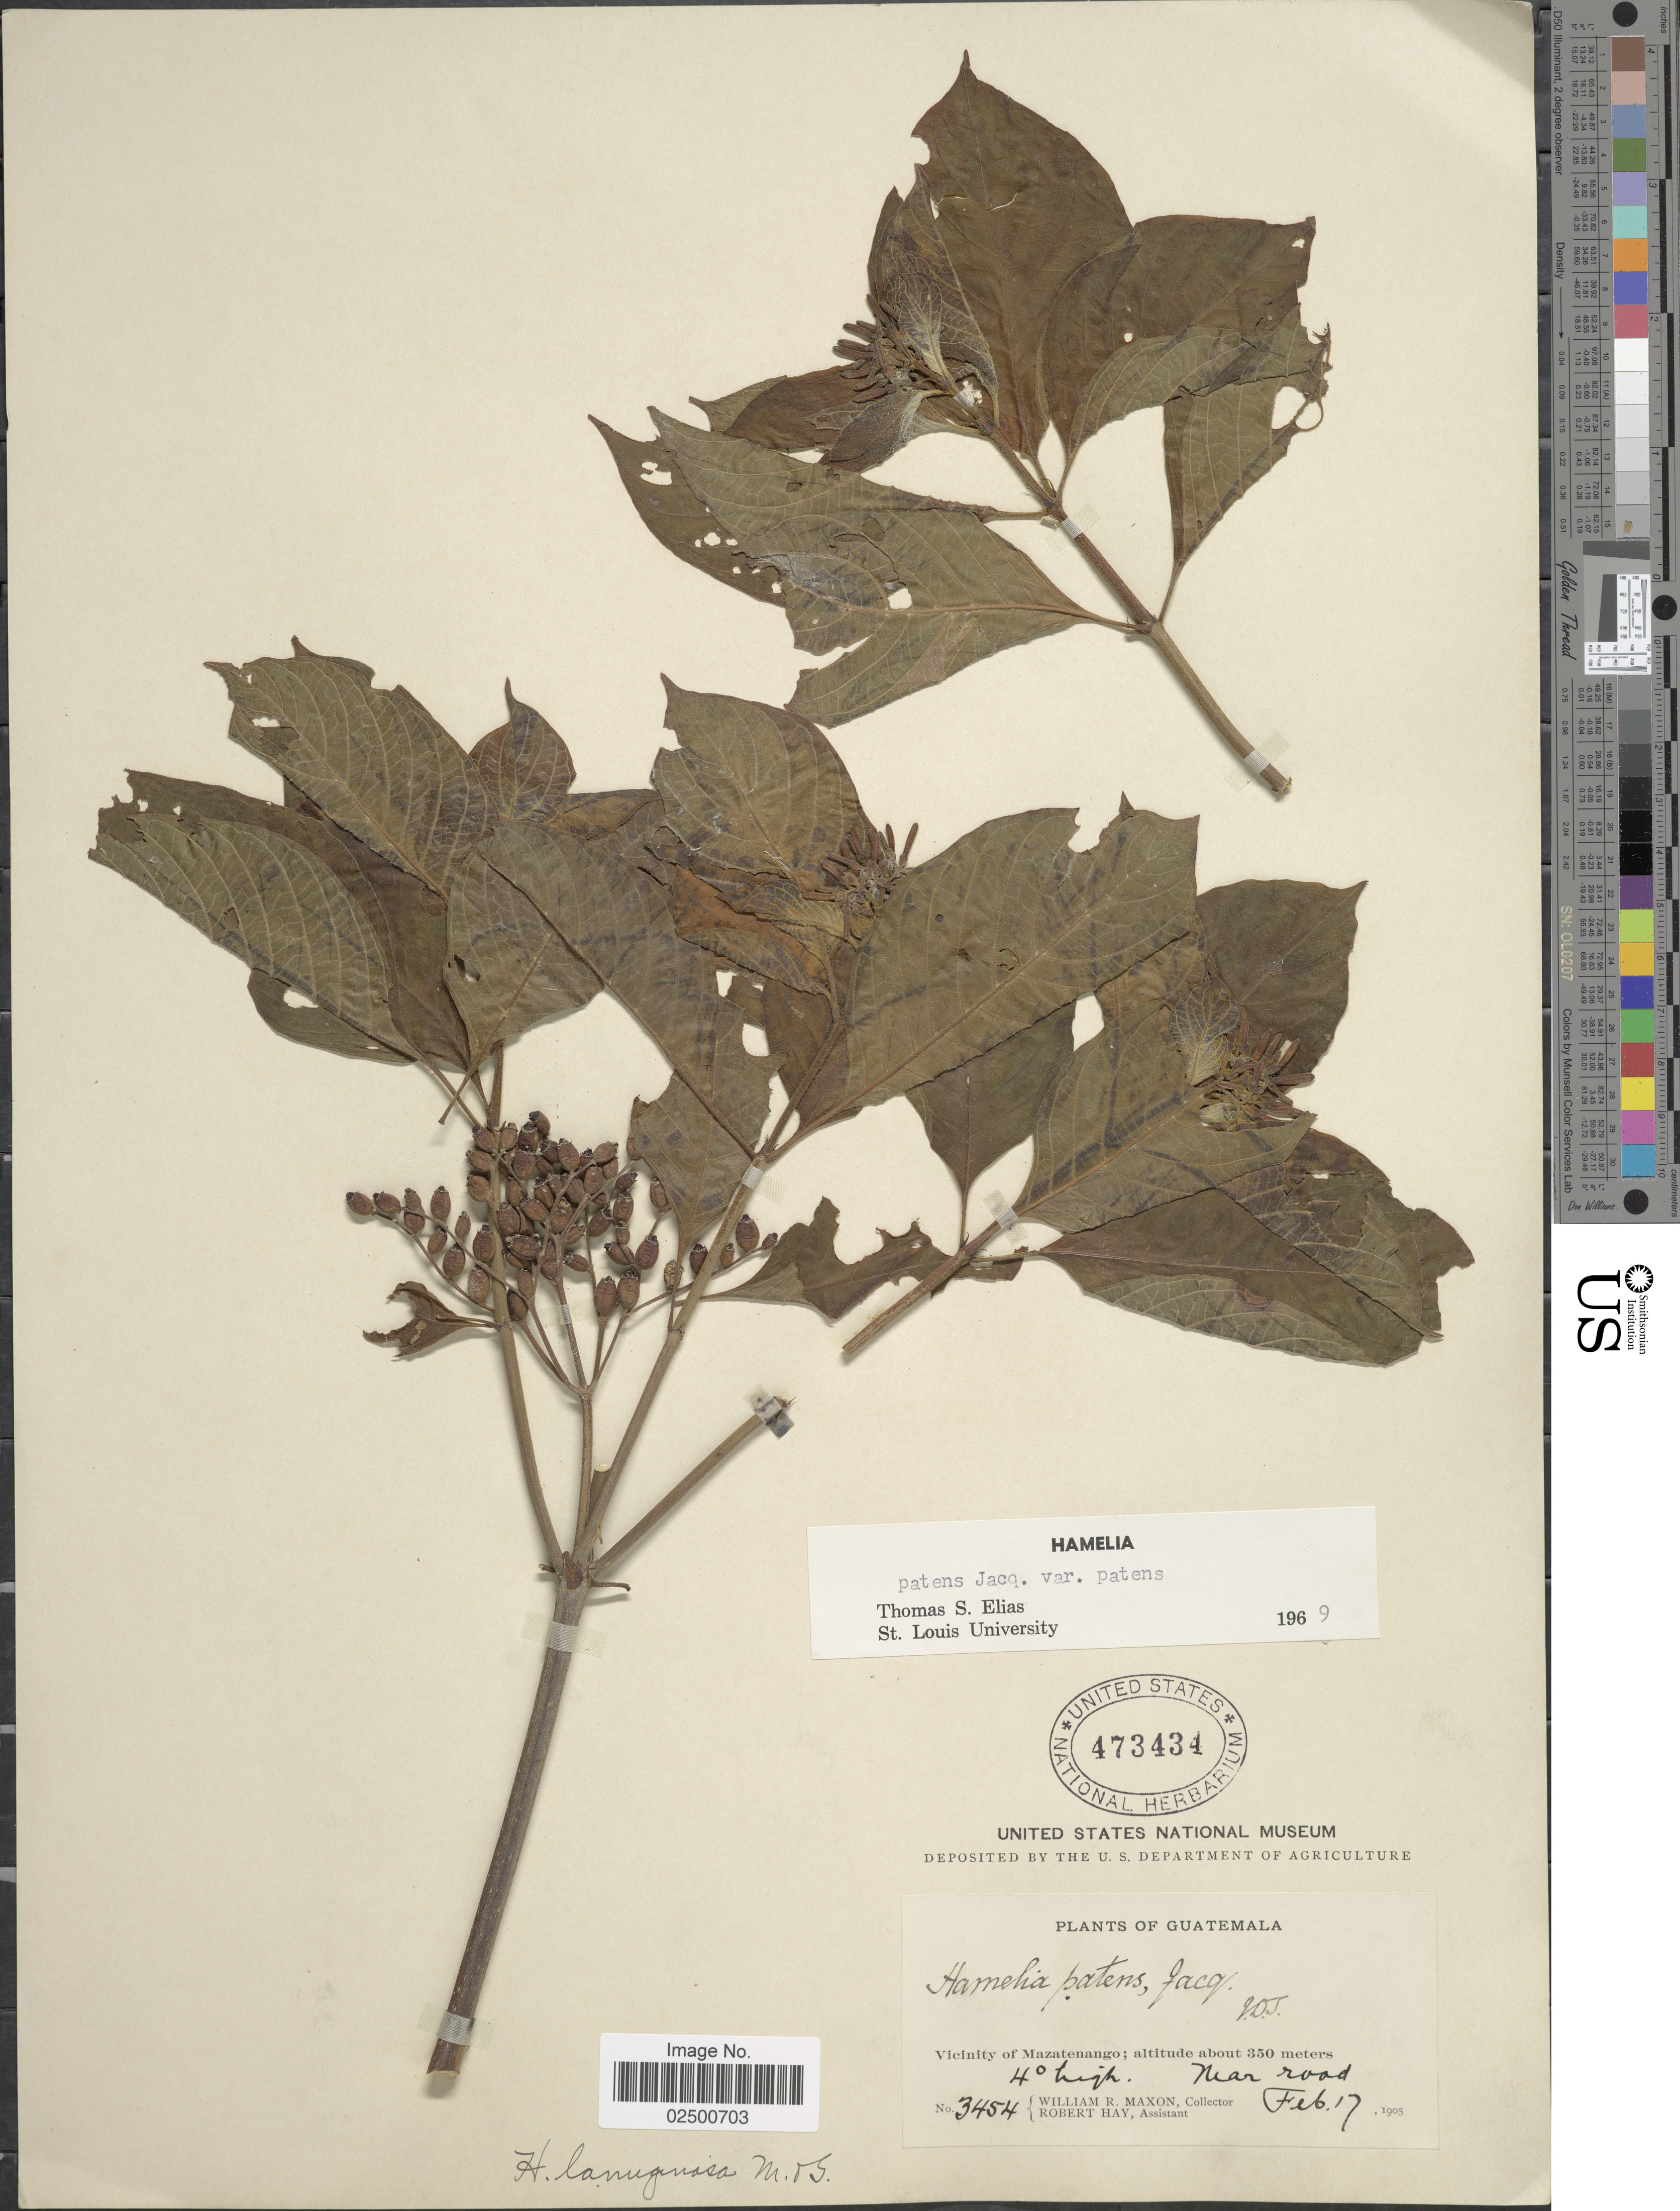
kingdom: Plantae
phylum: Tracheophyta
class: Magnoliopsida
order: Gentianales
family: Rubiaceae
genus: Hamelia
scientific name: Hamelia patens var. patens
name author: Jacq.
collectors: W. R. Maxon & R. Hay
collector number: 3454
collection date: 1905-02-17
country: Guatemala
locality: Vicinity of Mazatenango. Near road.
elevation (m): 350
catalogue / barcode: US 473434